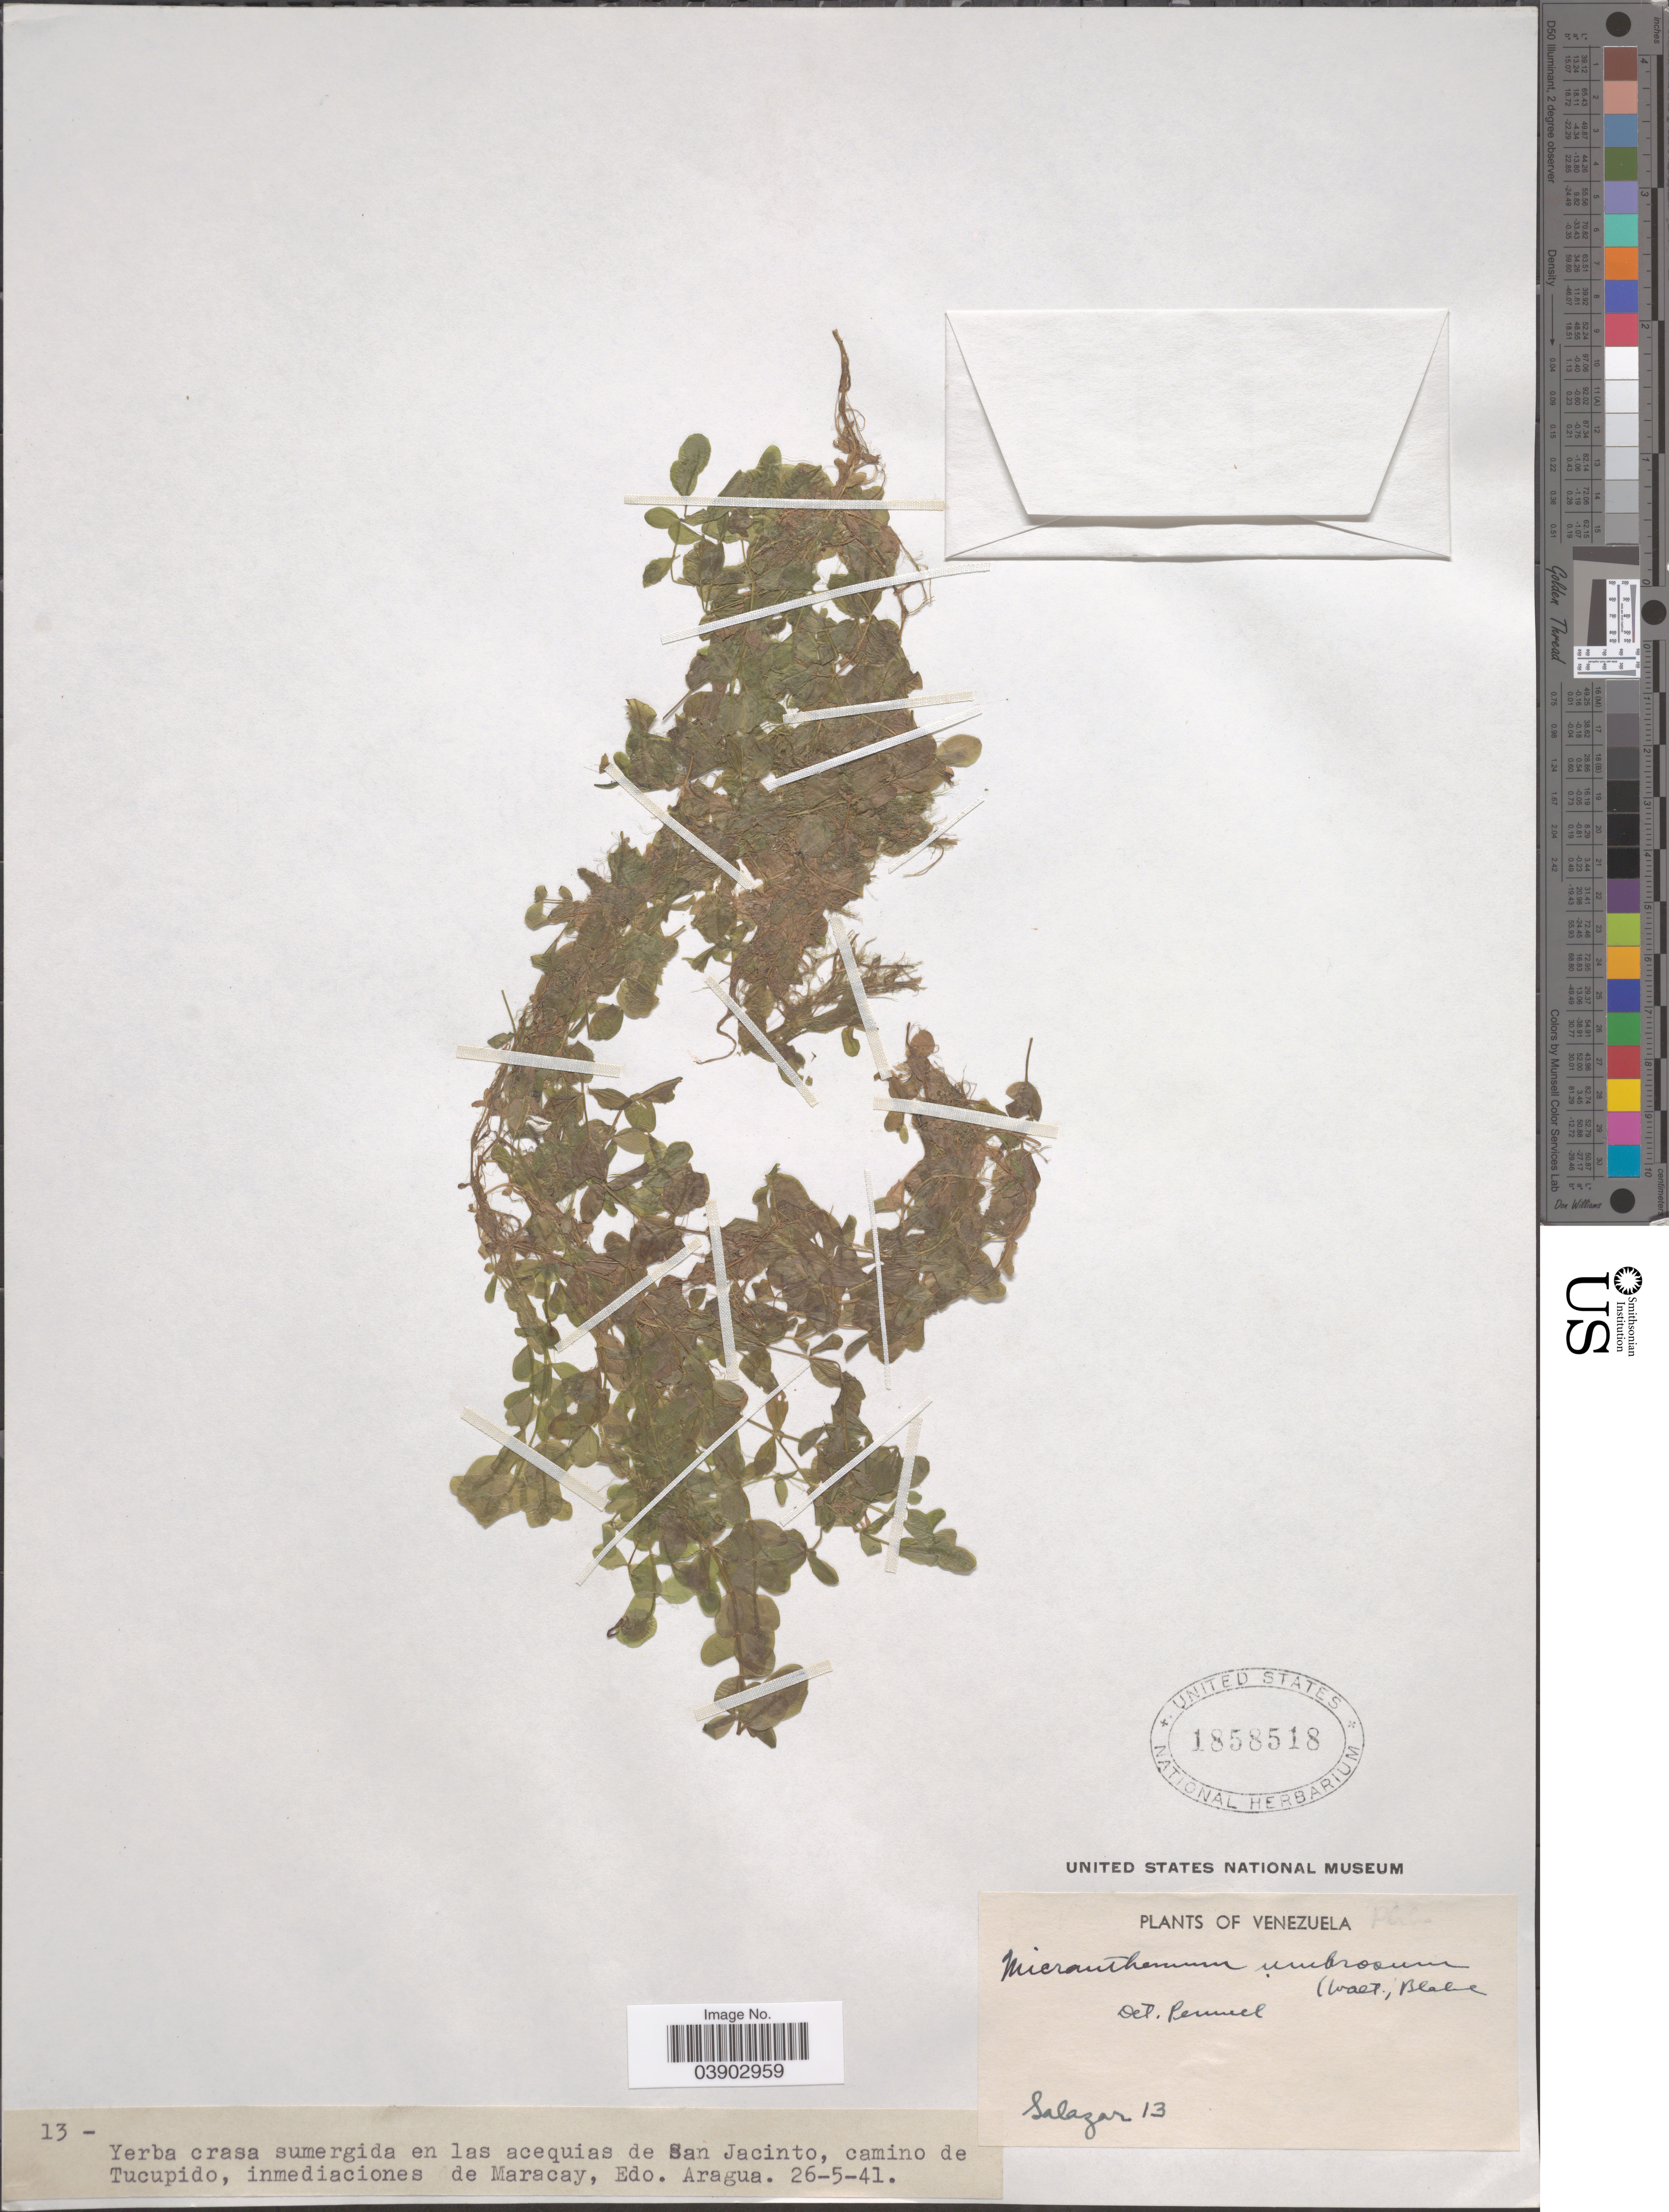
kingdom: Plantae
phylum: Tracheophyta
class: Magnoliopsida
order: Lamiales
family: Linderniaceae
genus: Micranthemum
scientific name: Micranthemum umbrosum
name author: (J.F. Gmel.) S.F. Blake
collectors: -. Salazar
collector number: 13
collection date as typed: Transcribed d/m/y: 26/5/41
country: Venezuela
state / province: Aragua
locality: San Jacinto, camino de Tucupido, inmediaciones de Maracay.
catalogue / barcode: US 1858518